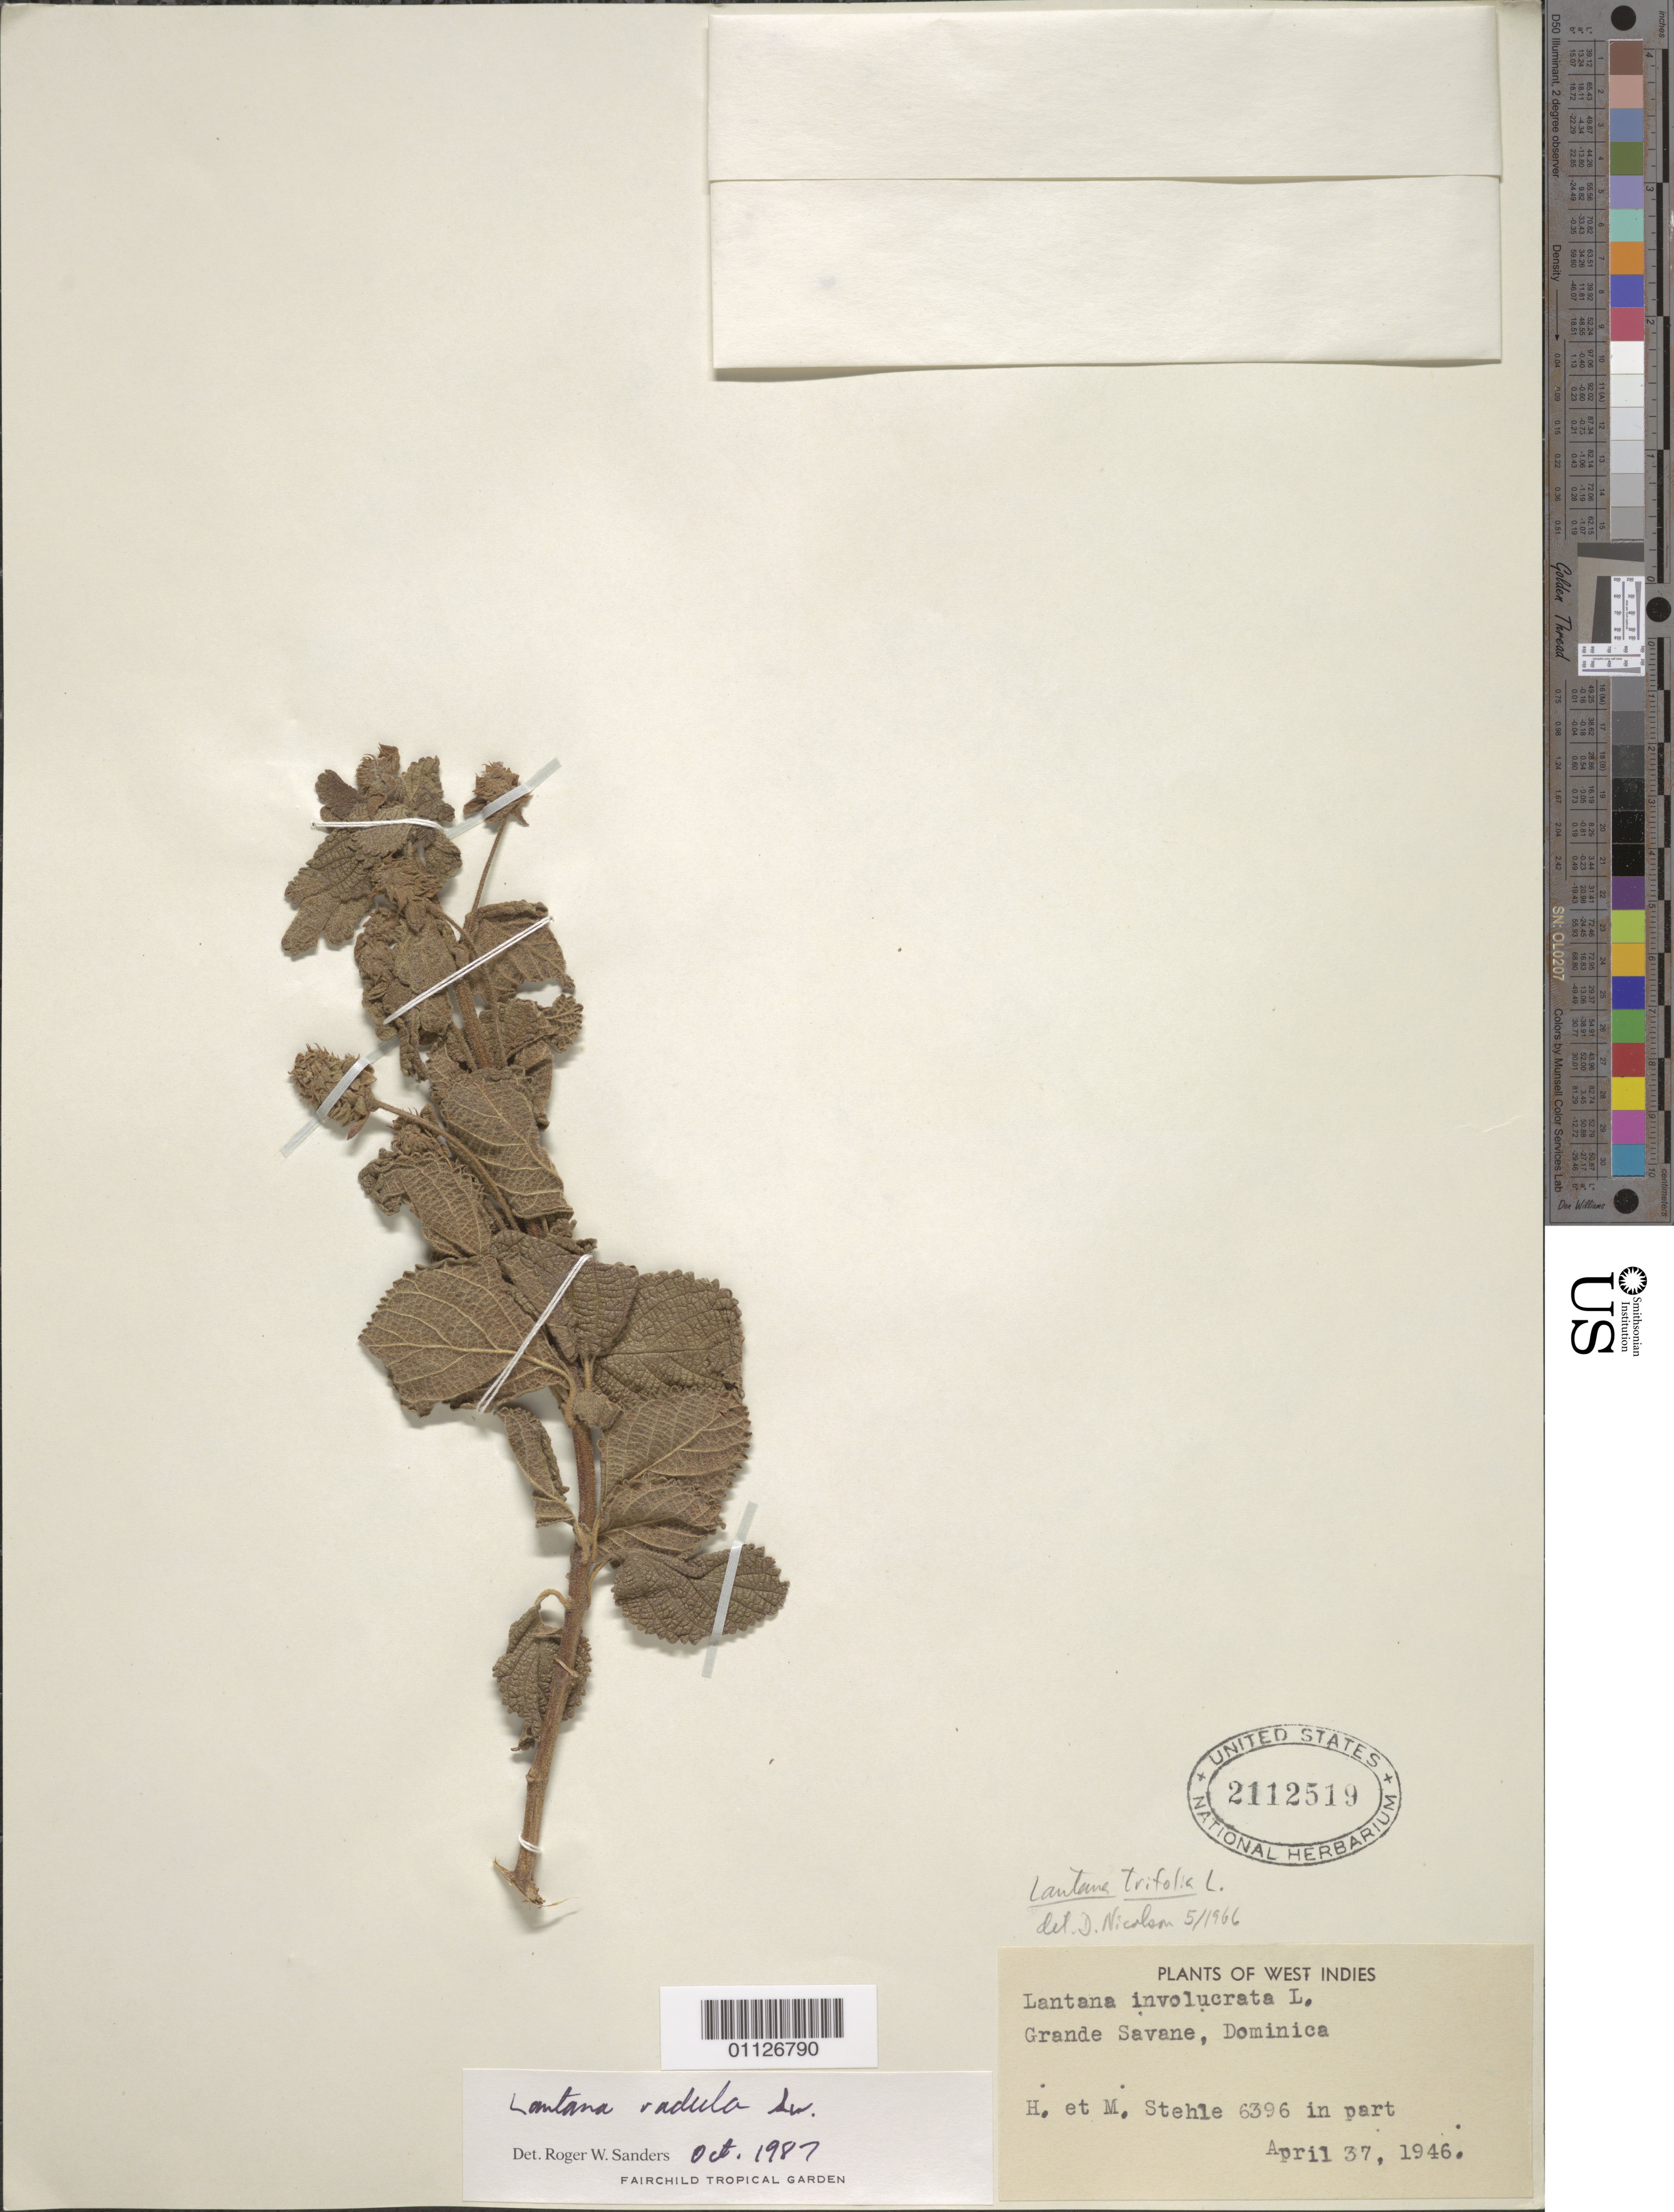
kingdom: Plantae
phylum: Tracheophyta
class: Magnoliopsida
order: Lamiales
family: Verbenaceae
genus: Lantana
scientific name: Lantana radula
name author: Sw.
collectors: H. Stehlé & M. Stehlé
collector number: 6396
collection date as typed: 30 Apr 1946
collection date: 1946-04-30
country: Dominica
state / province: St. Joseph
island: Dominica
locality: Grande Savanne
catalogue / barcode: US 2112519